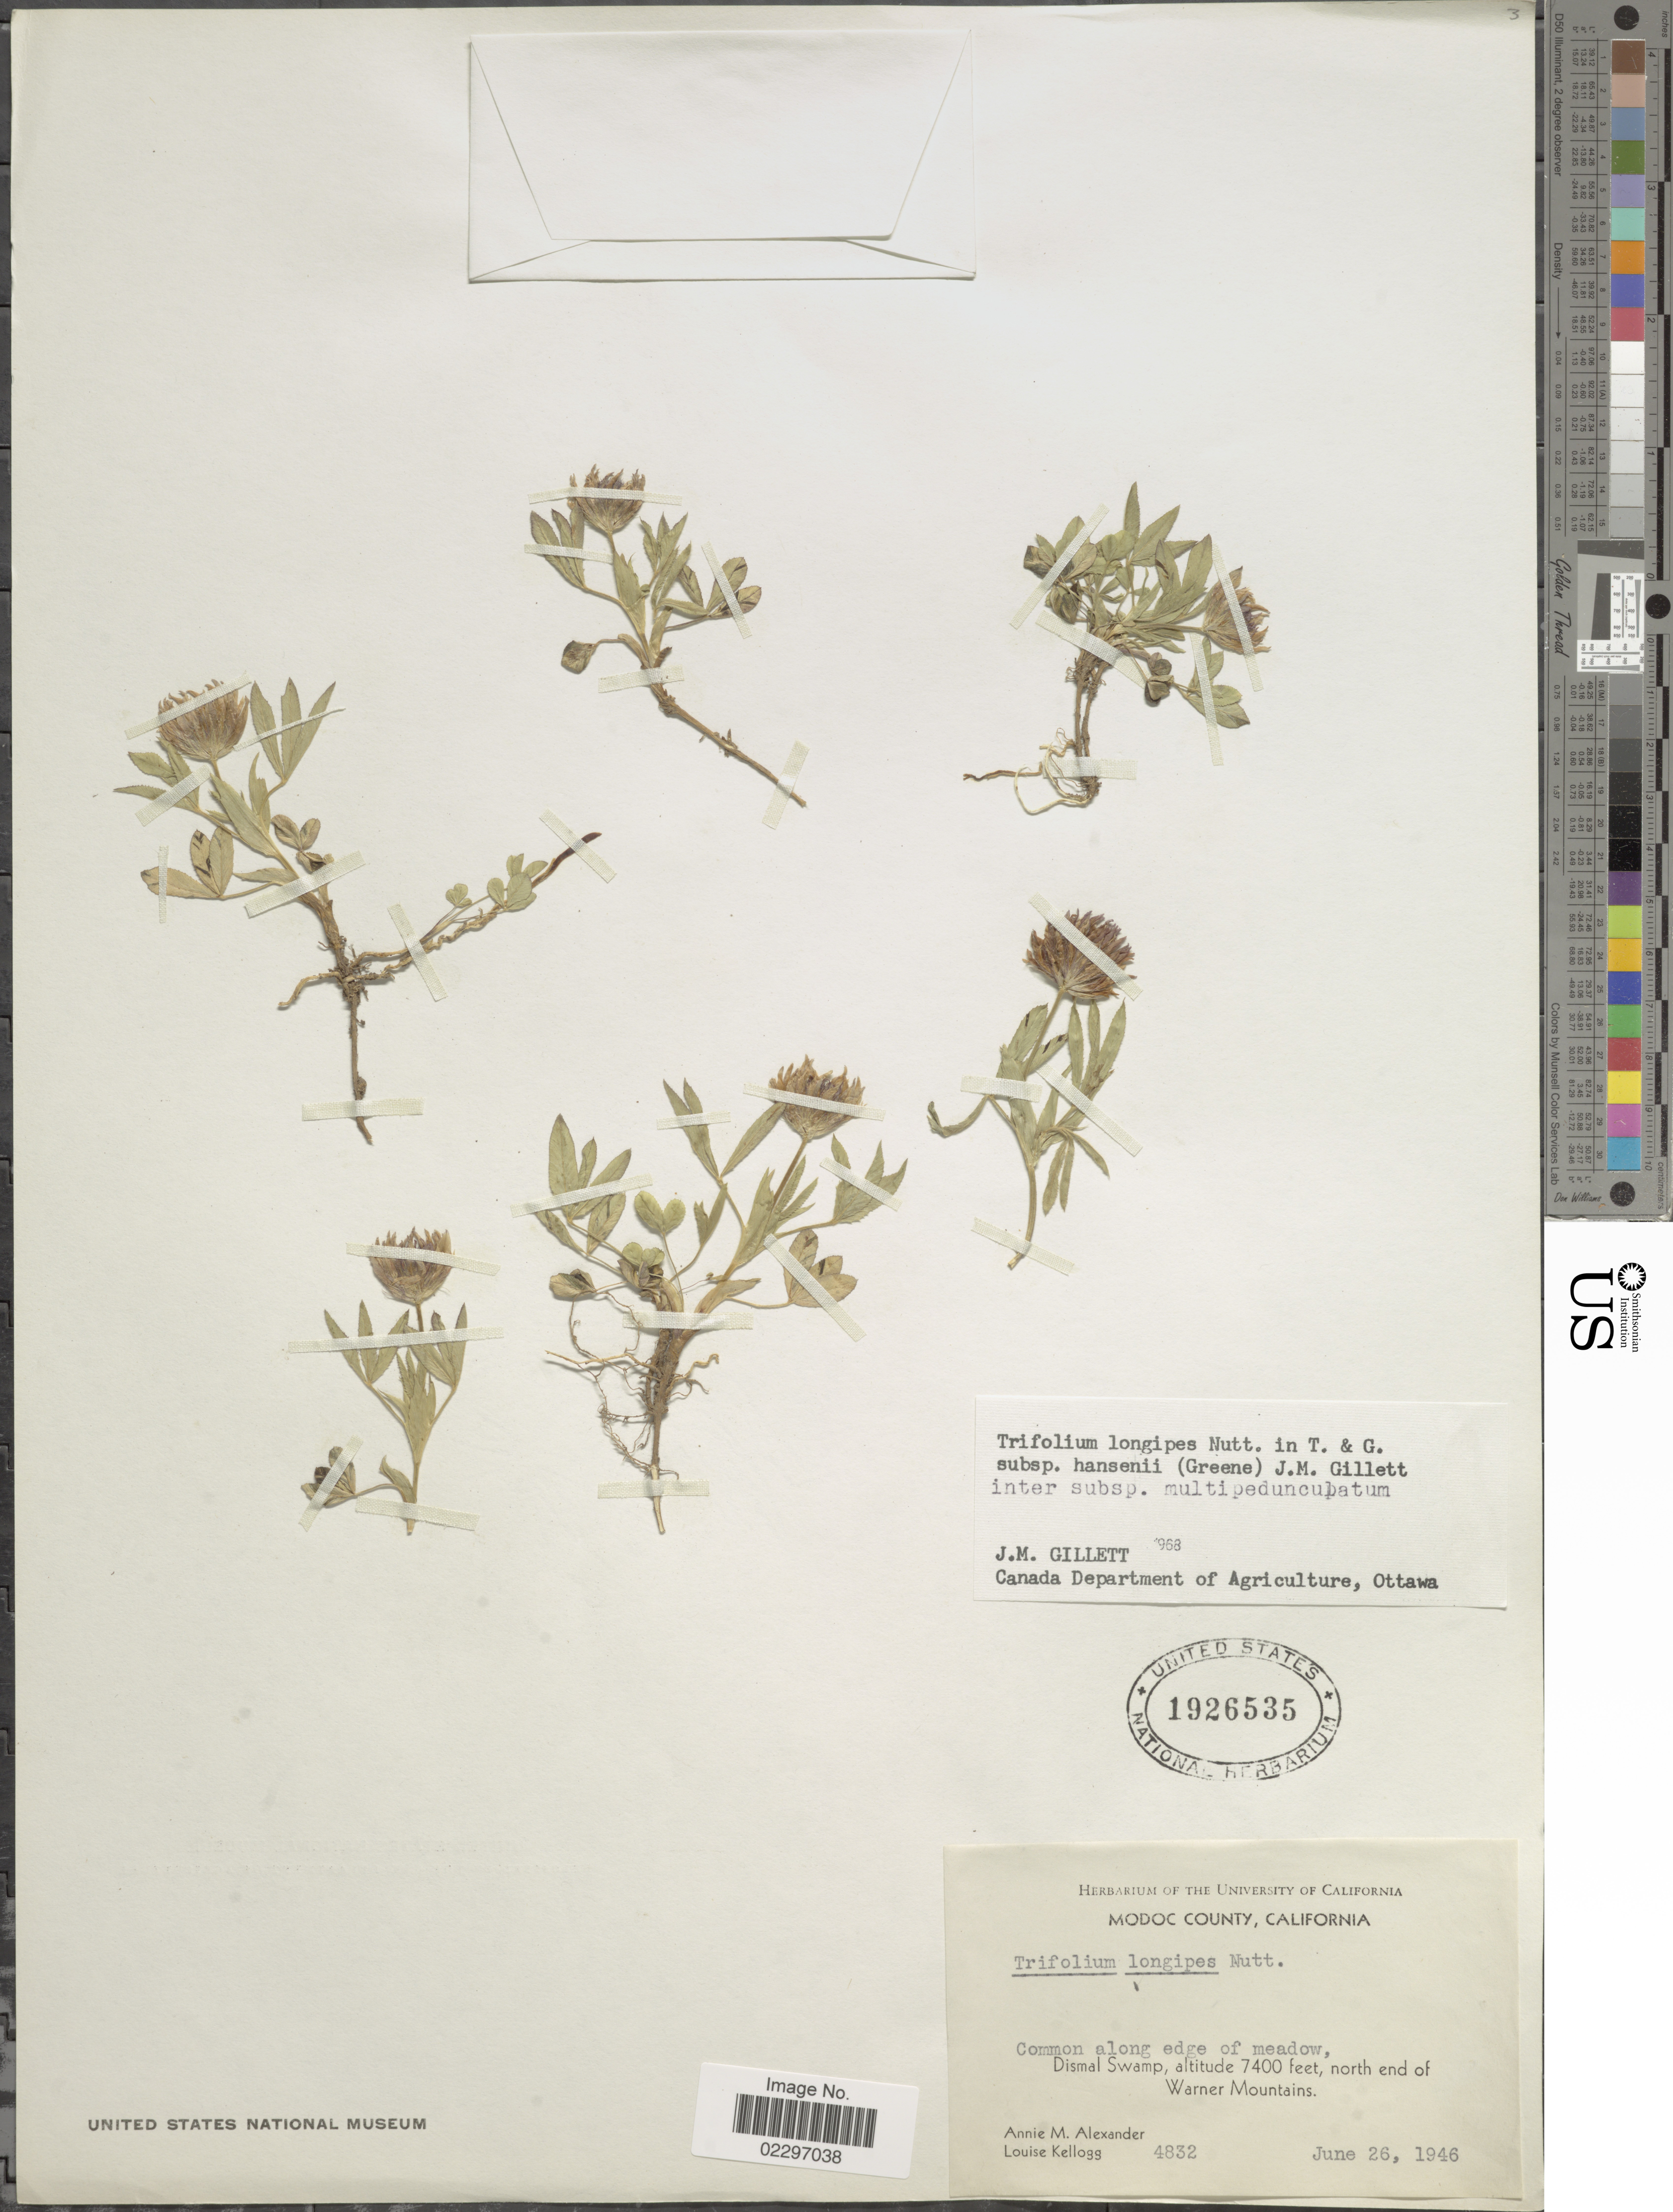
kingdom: Plantae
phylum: Tracheophyta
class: Magnoliopsida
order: Fabales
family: Fabaceae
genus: Trifolium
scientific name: Trifolium longipes subsp. multipedunculatum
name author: (P.B. Kenn.) J.M. Gillett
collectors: A. M. Alexander & L. Kellogg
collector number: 4832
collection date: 1946-06-26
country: United States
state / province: California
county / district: Modoc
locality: Modoc County. Dismal Swamp, north end of Warner Mountains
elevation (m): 2256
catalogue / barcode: US 1926535